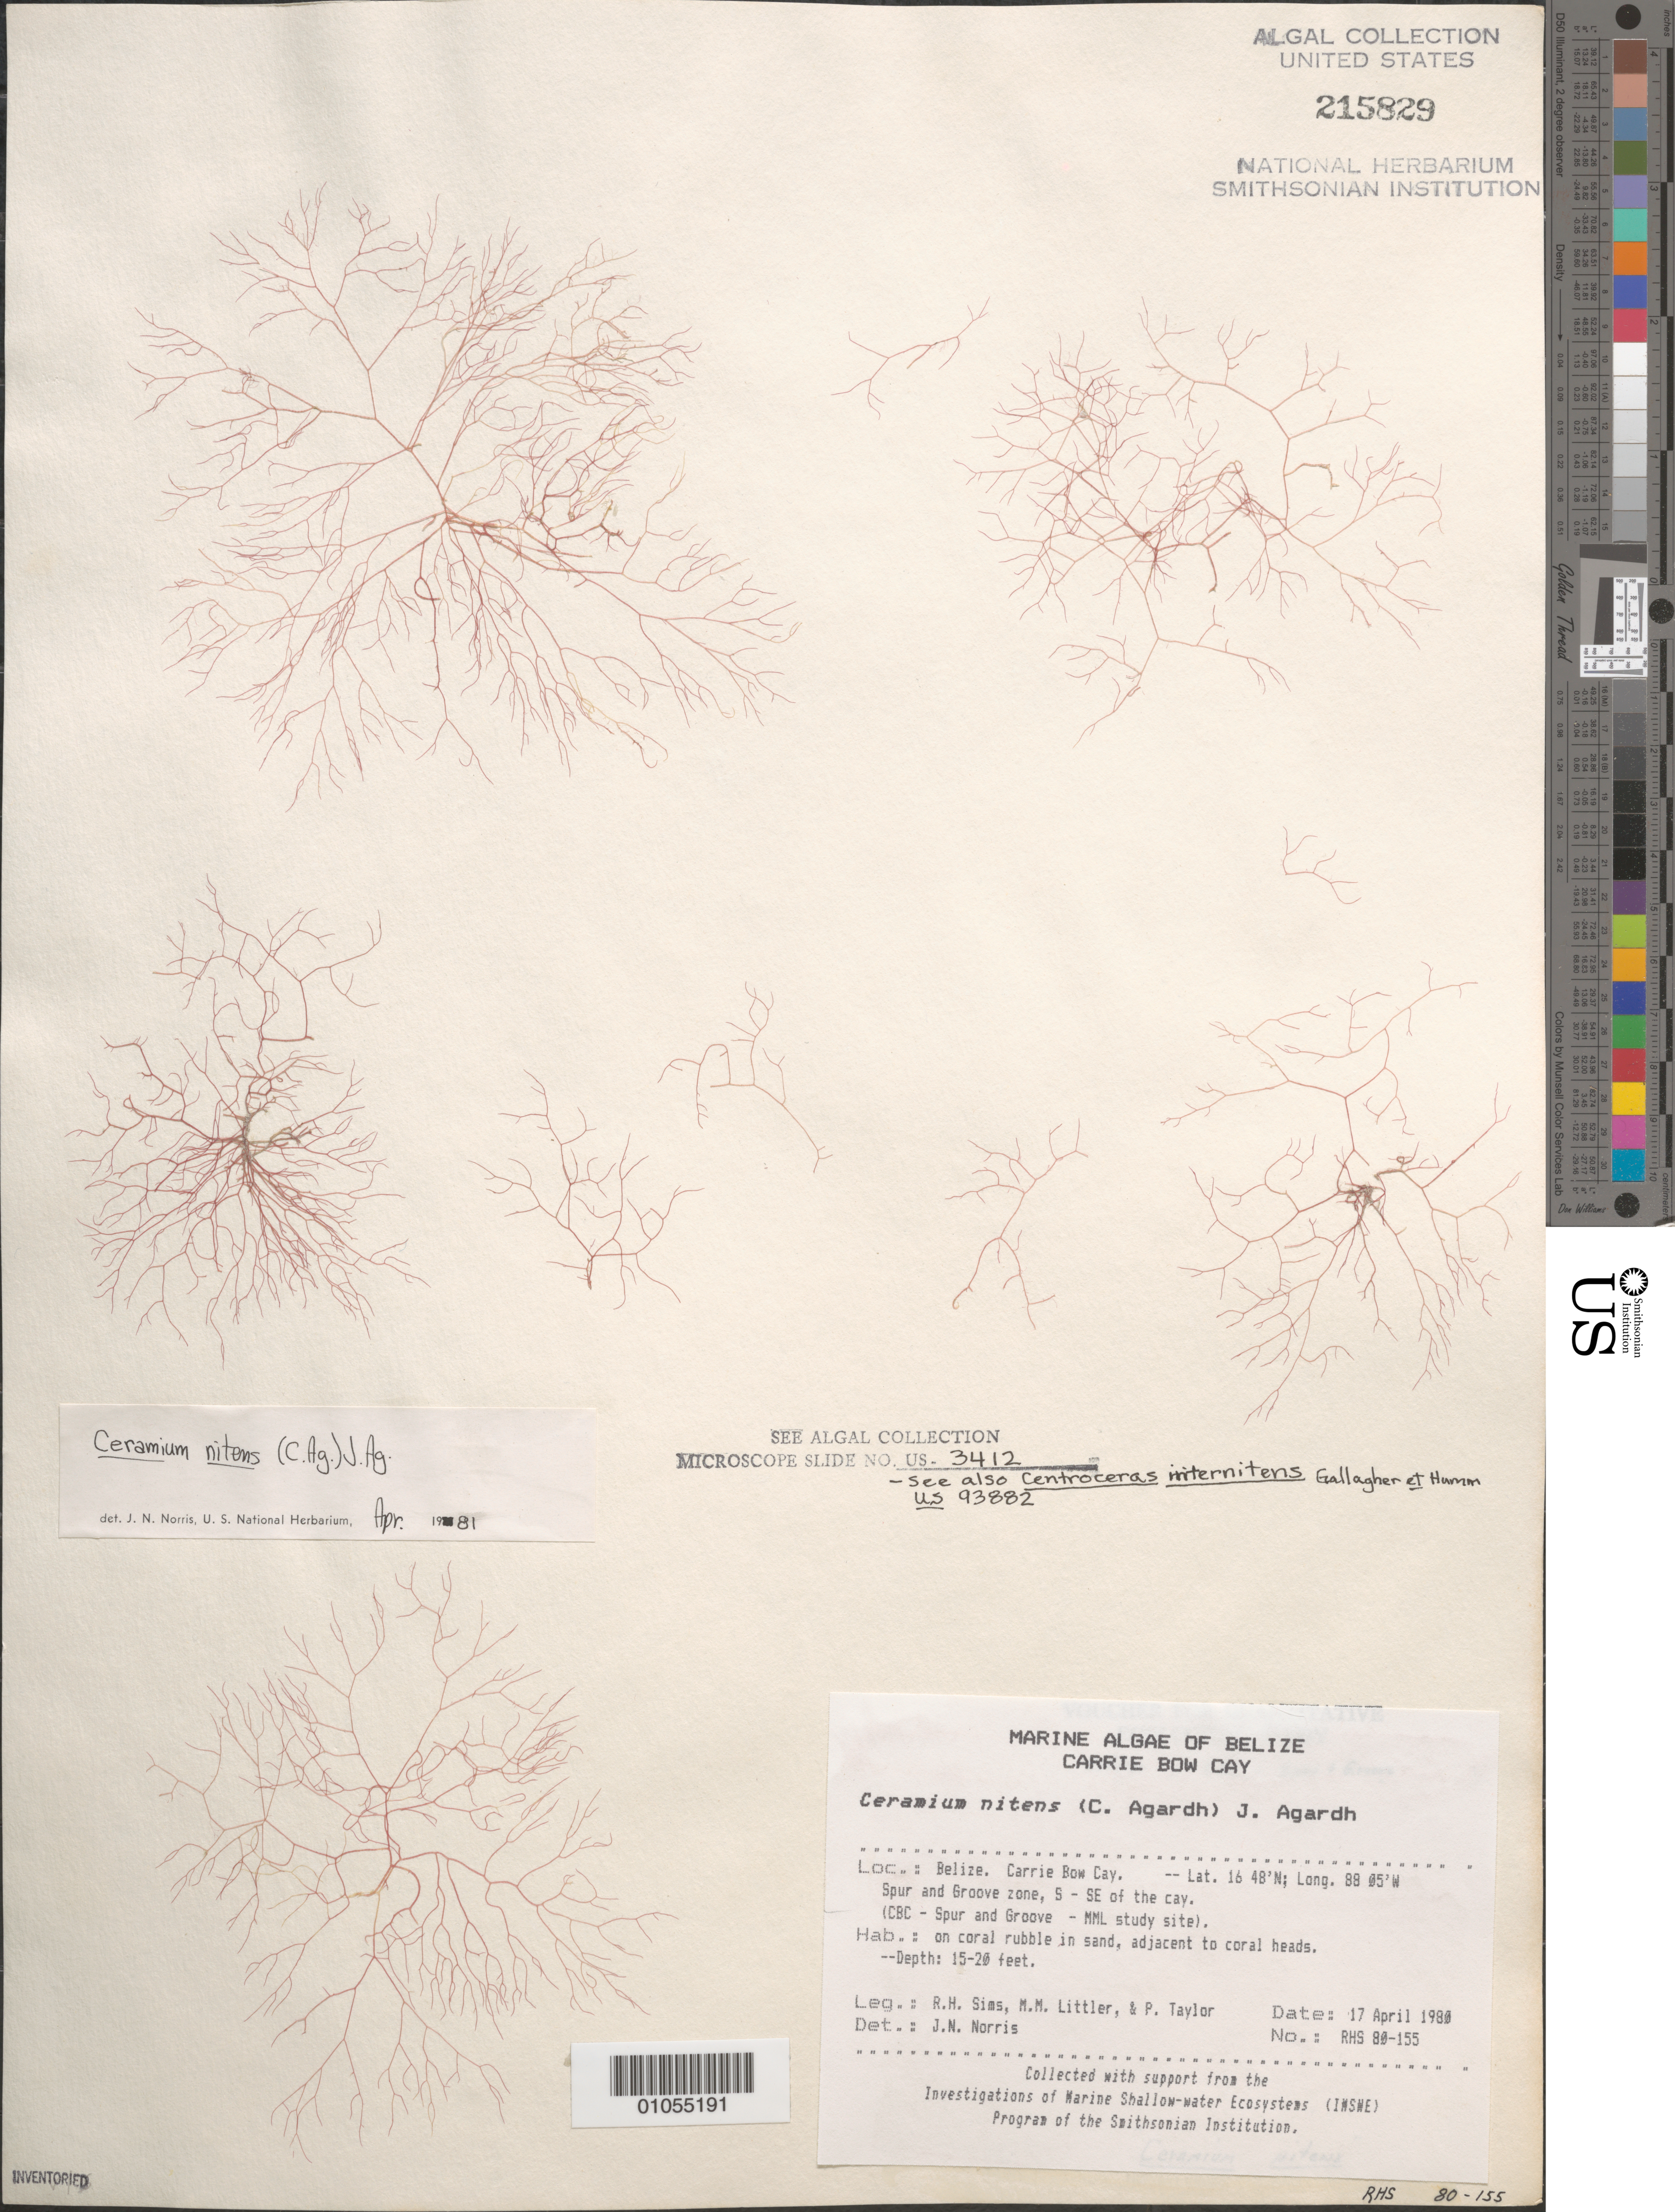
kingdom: Plantae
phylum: Rhodophyta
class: Florideophyceae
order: Ceramiales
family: Ceramiaceae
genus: Ceramium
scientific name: Ceramium nitens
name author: (C. Agardh) J. Agardh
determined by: Norris, James N.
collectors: R. H. Sims, M. M. Littler & P. R. Taylor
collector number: RHS 80-155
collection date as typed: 17 Apr 1980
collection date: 1980-04-17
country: Belize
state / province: Stann Creek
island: Carrie Bow Cay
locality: Off the cay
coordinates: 16 48'N, 88 05'W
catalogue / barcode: US 215829